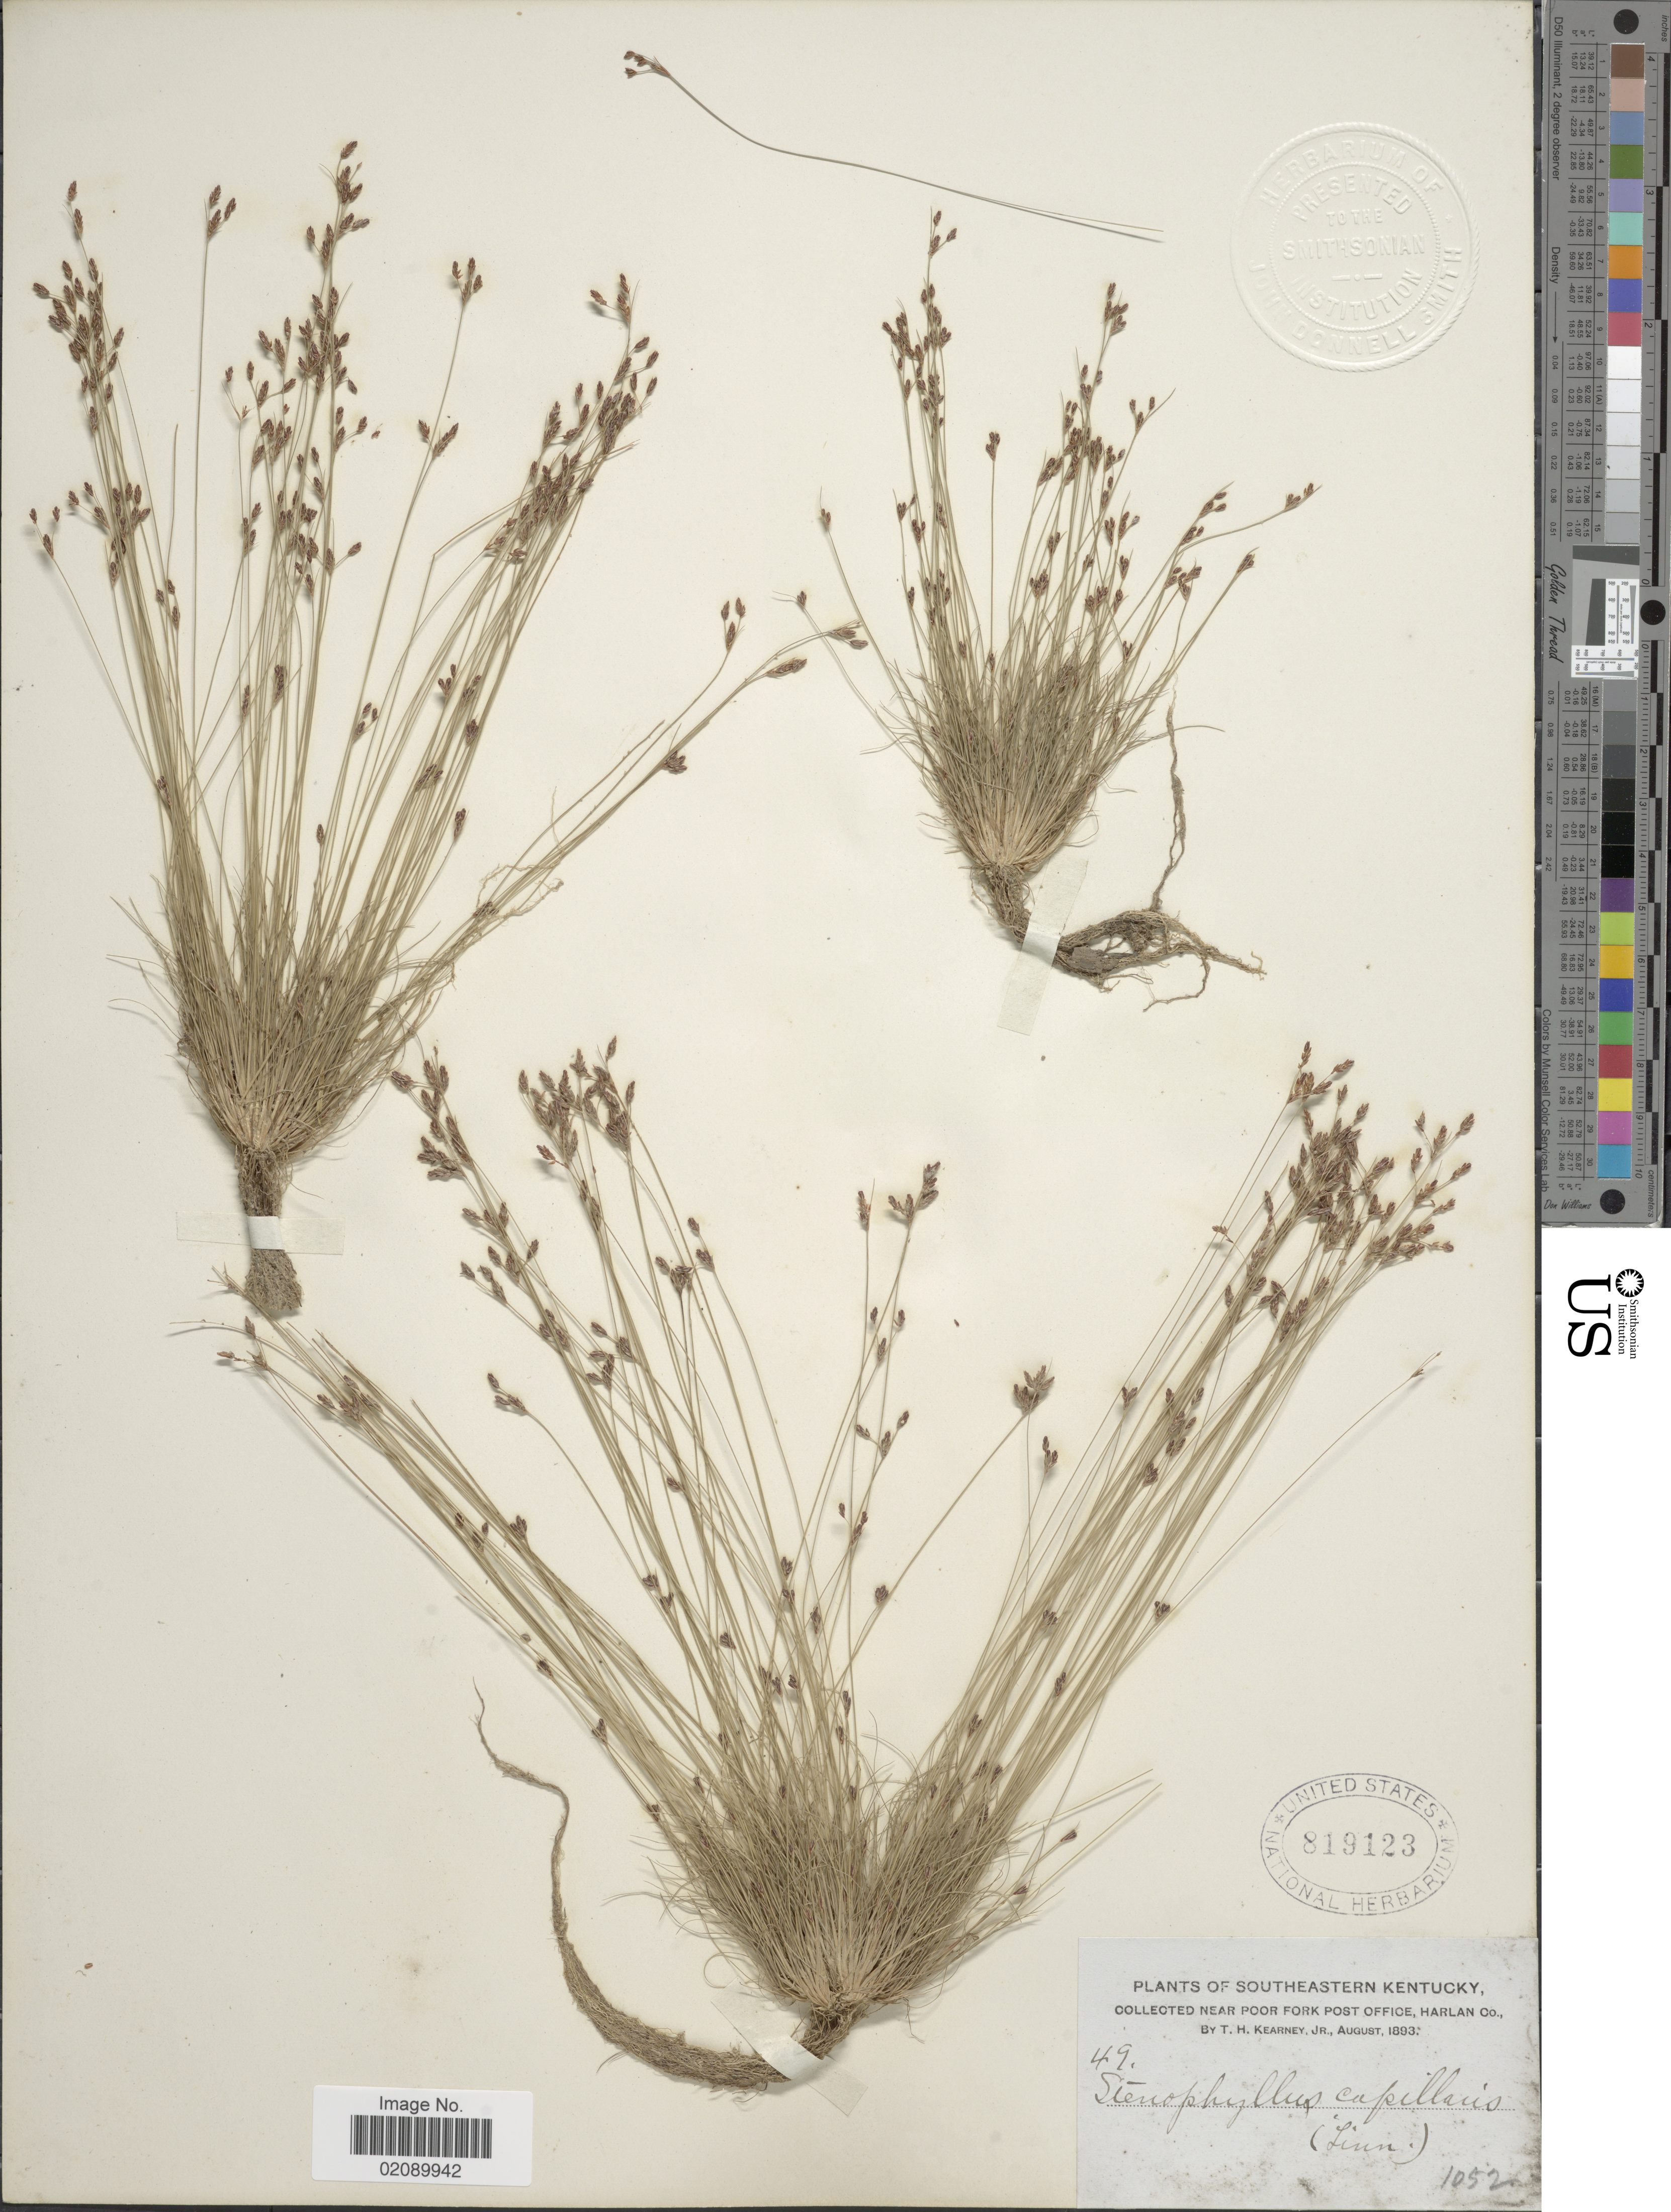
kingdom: Plantae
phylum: Tracheophyta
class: Liliopsida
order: Poales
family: Cyperaceae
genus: Bulbostylis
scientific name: Bulbostylis capillaris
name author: (L.) Kunth ex C.B. Clarke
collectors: T. H. Kearney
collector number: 49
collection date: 1893-08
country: United States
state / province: Kentucky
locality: Southeastern Kentucky. Near Poor Fork Post Office, Harlan Co.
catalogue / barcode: US 819123